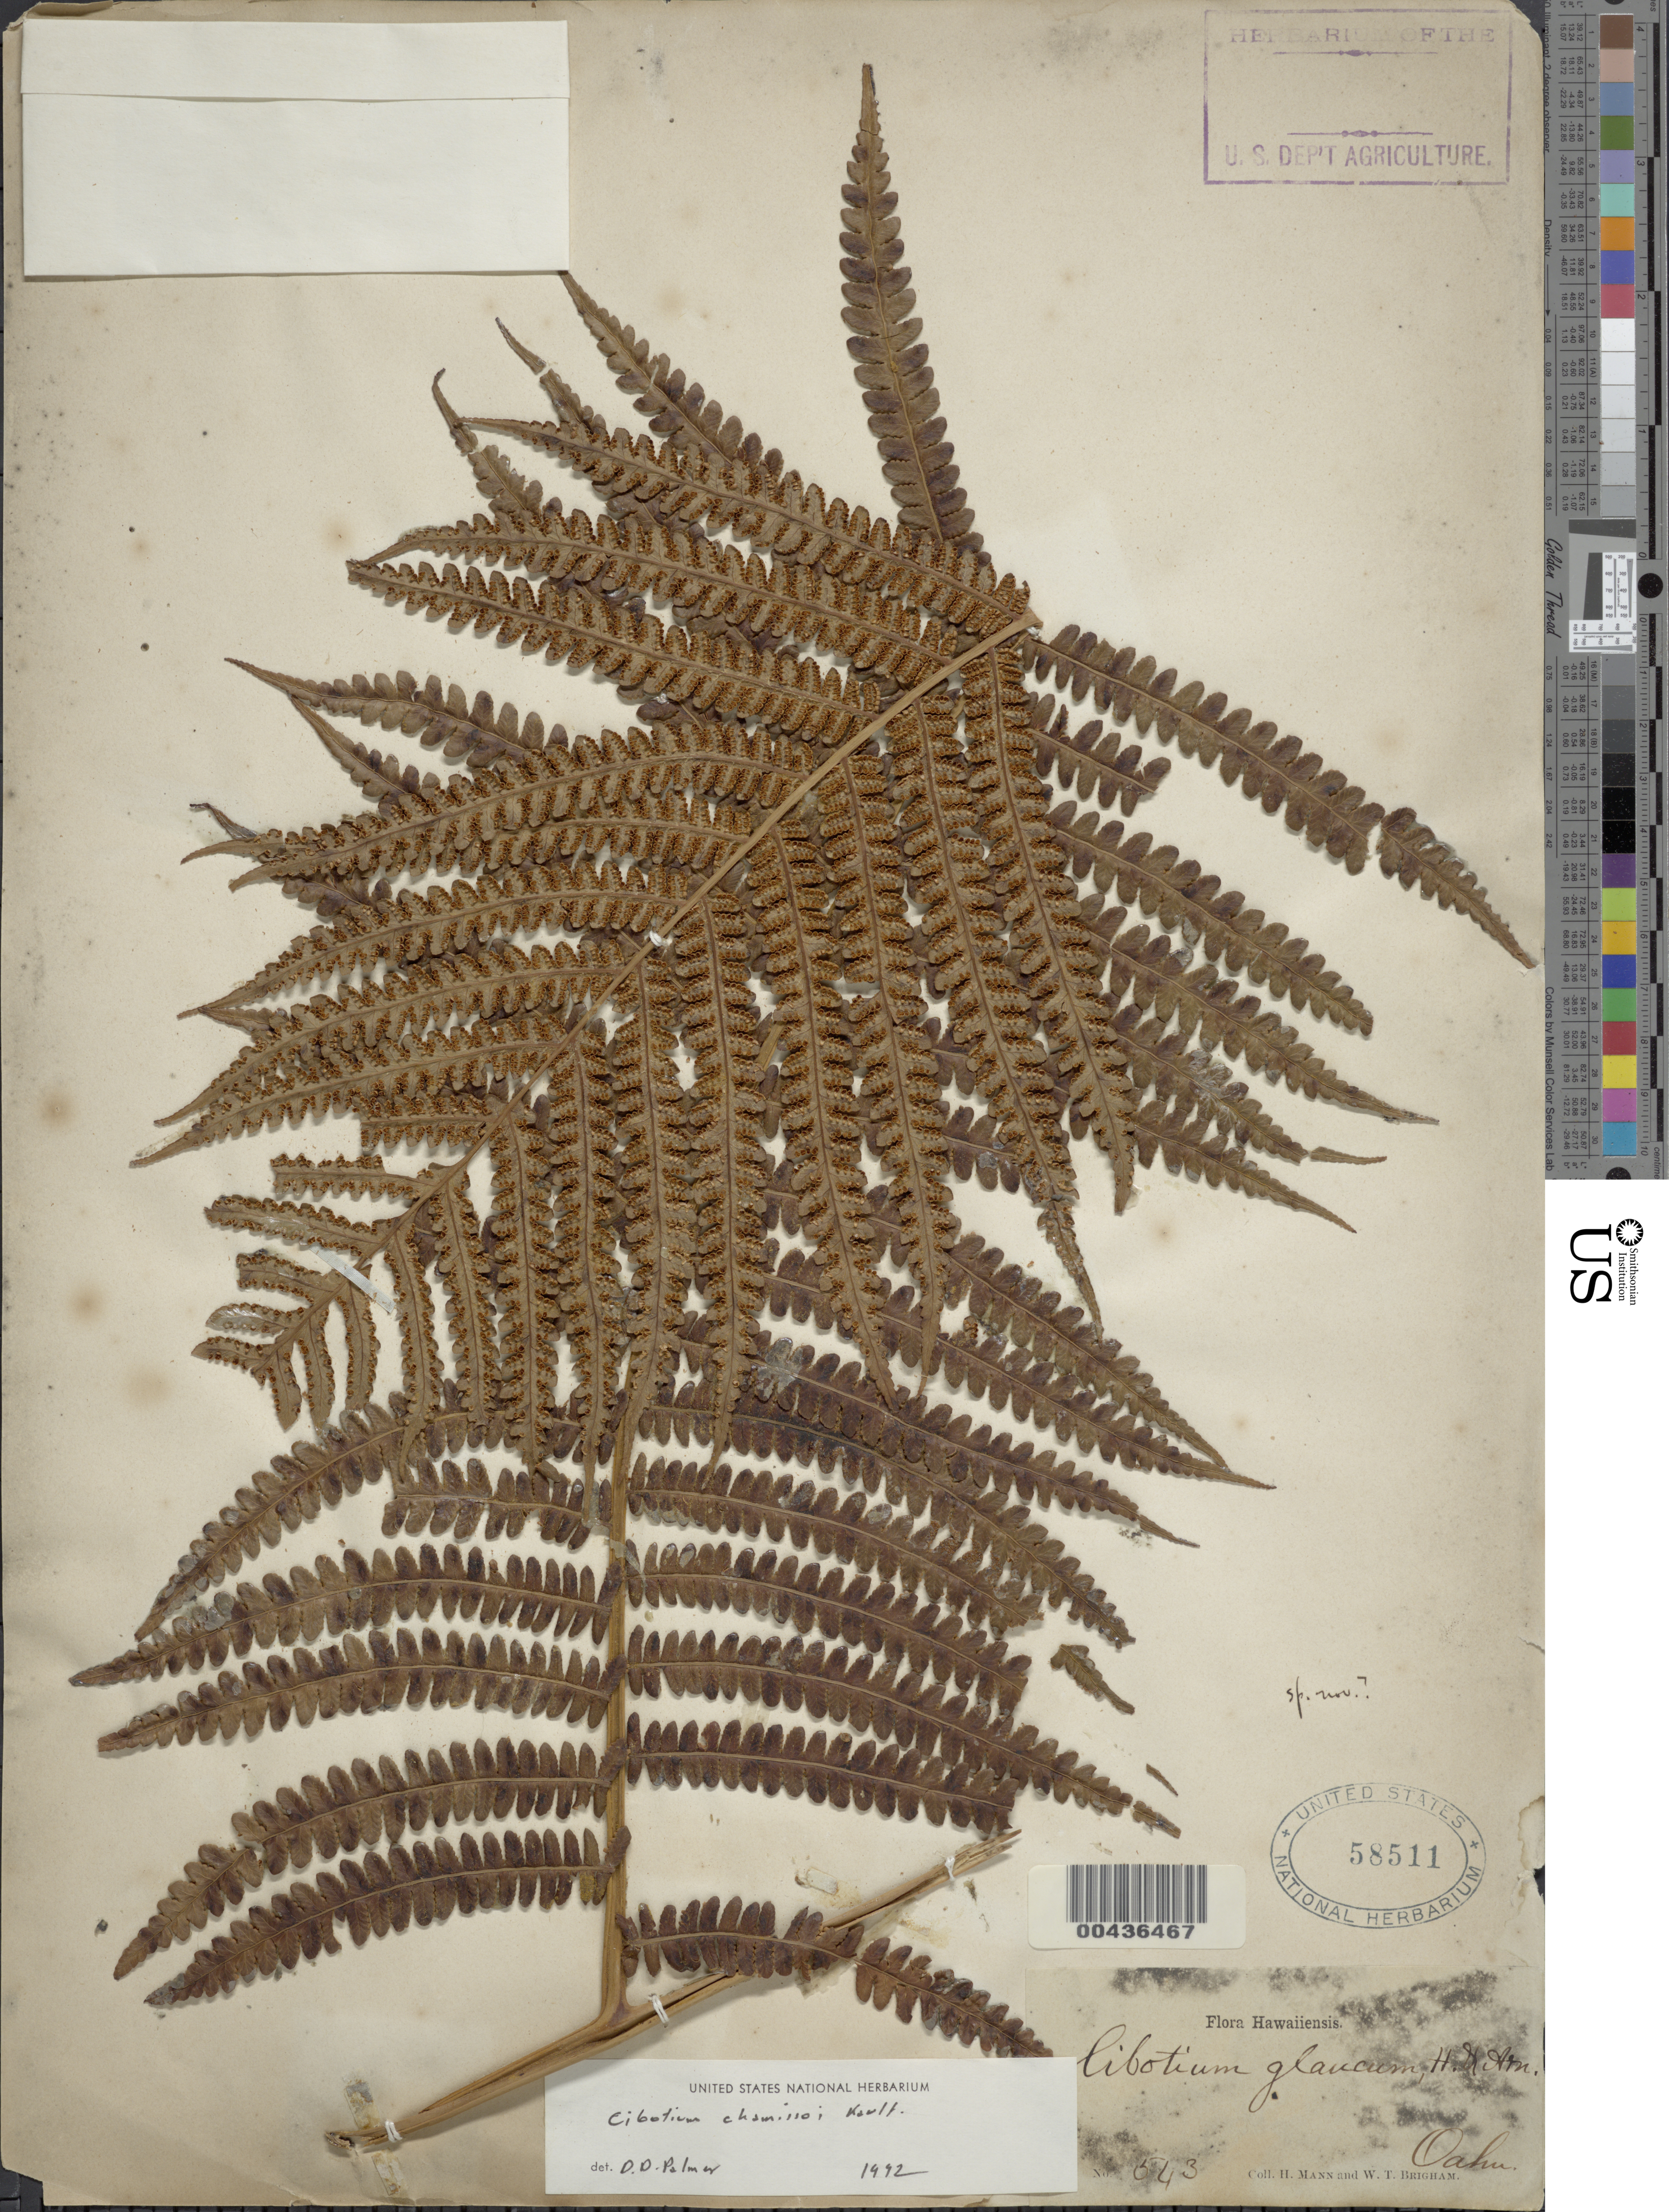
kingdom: Plantae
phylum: Tracheophyta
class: Polypodiopsida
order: Cyatheales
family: Cibotiaceae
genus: Cibotium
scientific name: Cibotium glaucum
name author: (Sm.) Hook. & Arn.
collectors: H. Mann & W. T. Brigham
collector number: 543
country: United States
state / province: Hawaii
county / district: Honolulu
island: Oahu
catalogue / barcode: US 58511